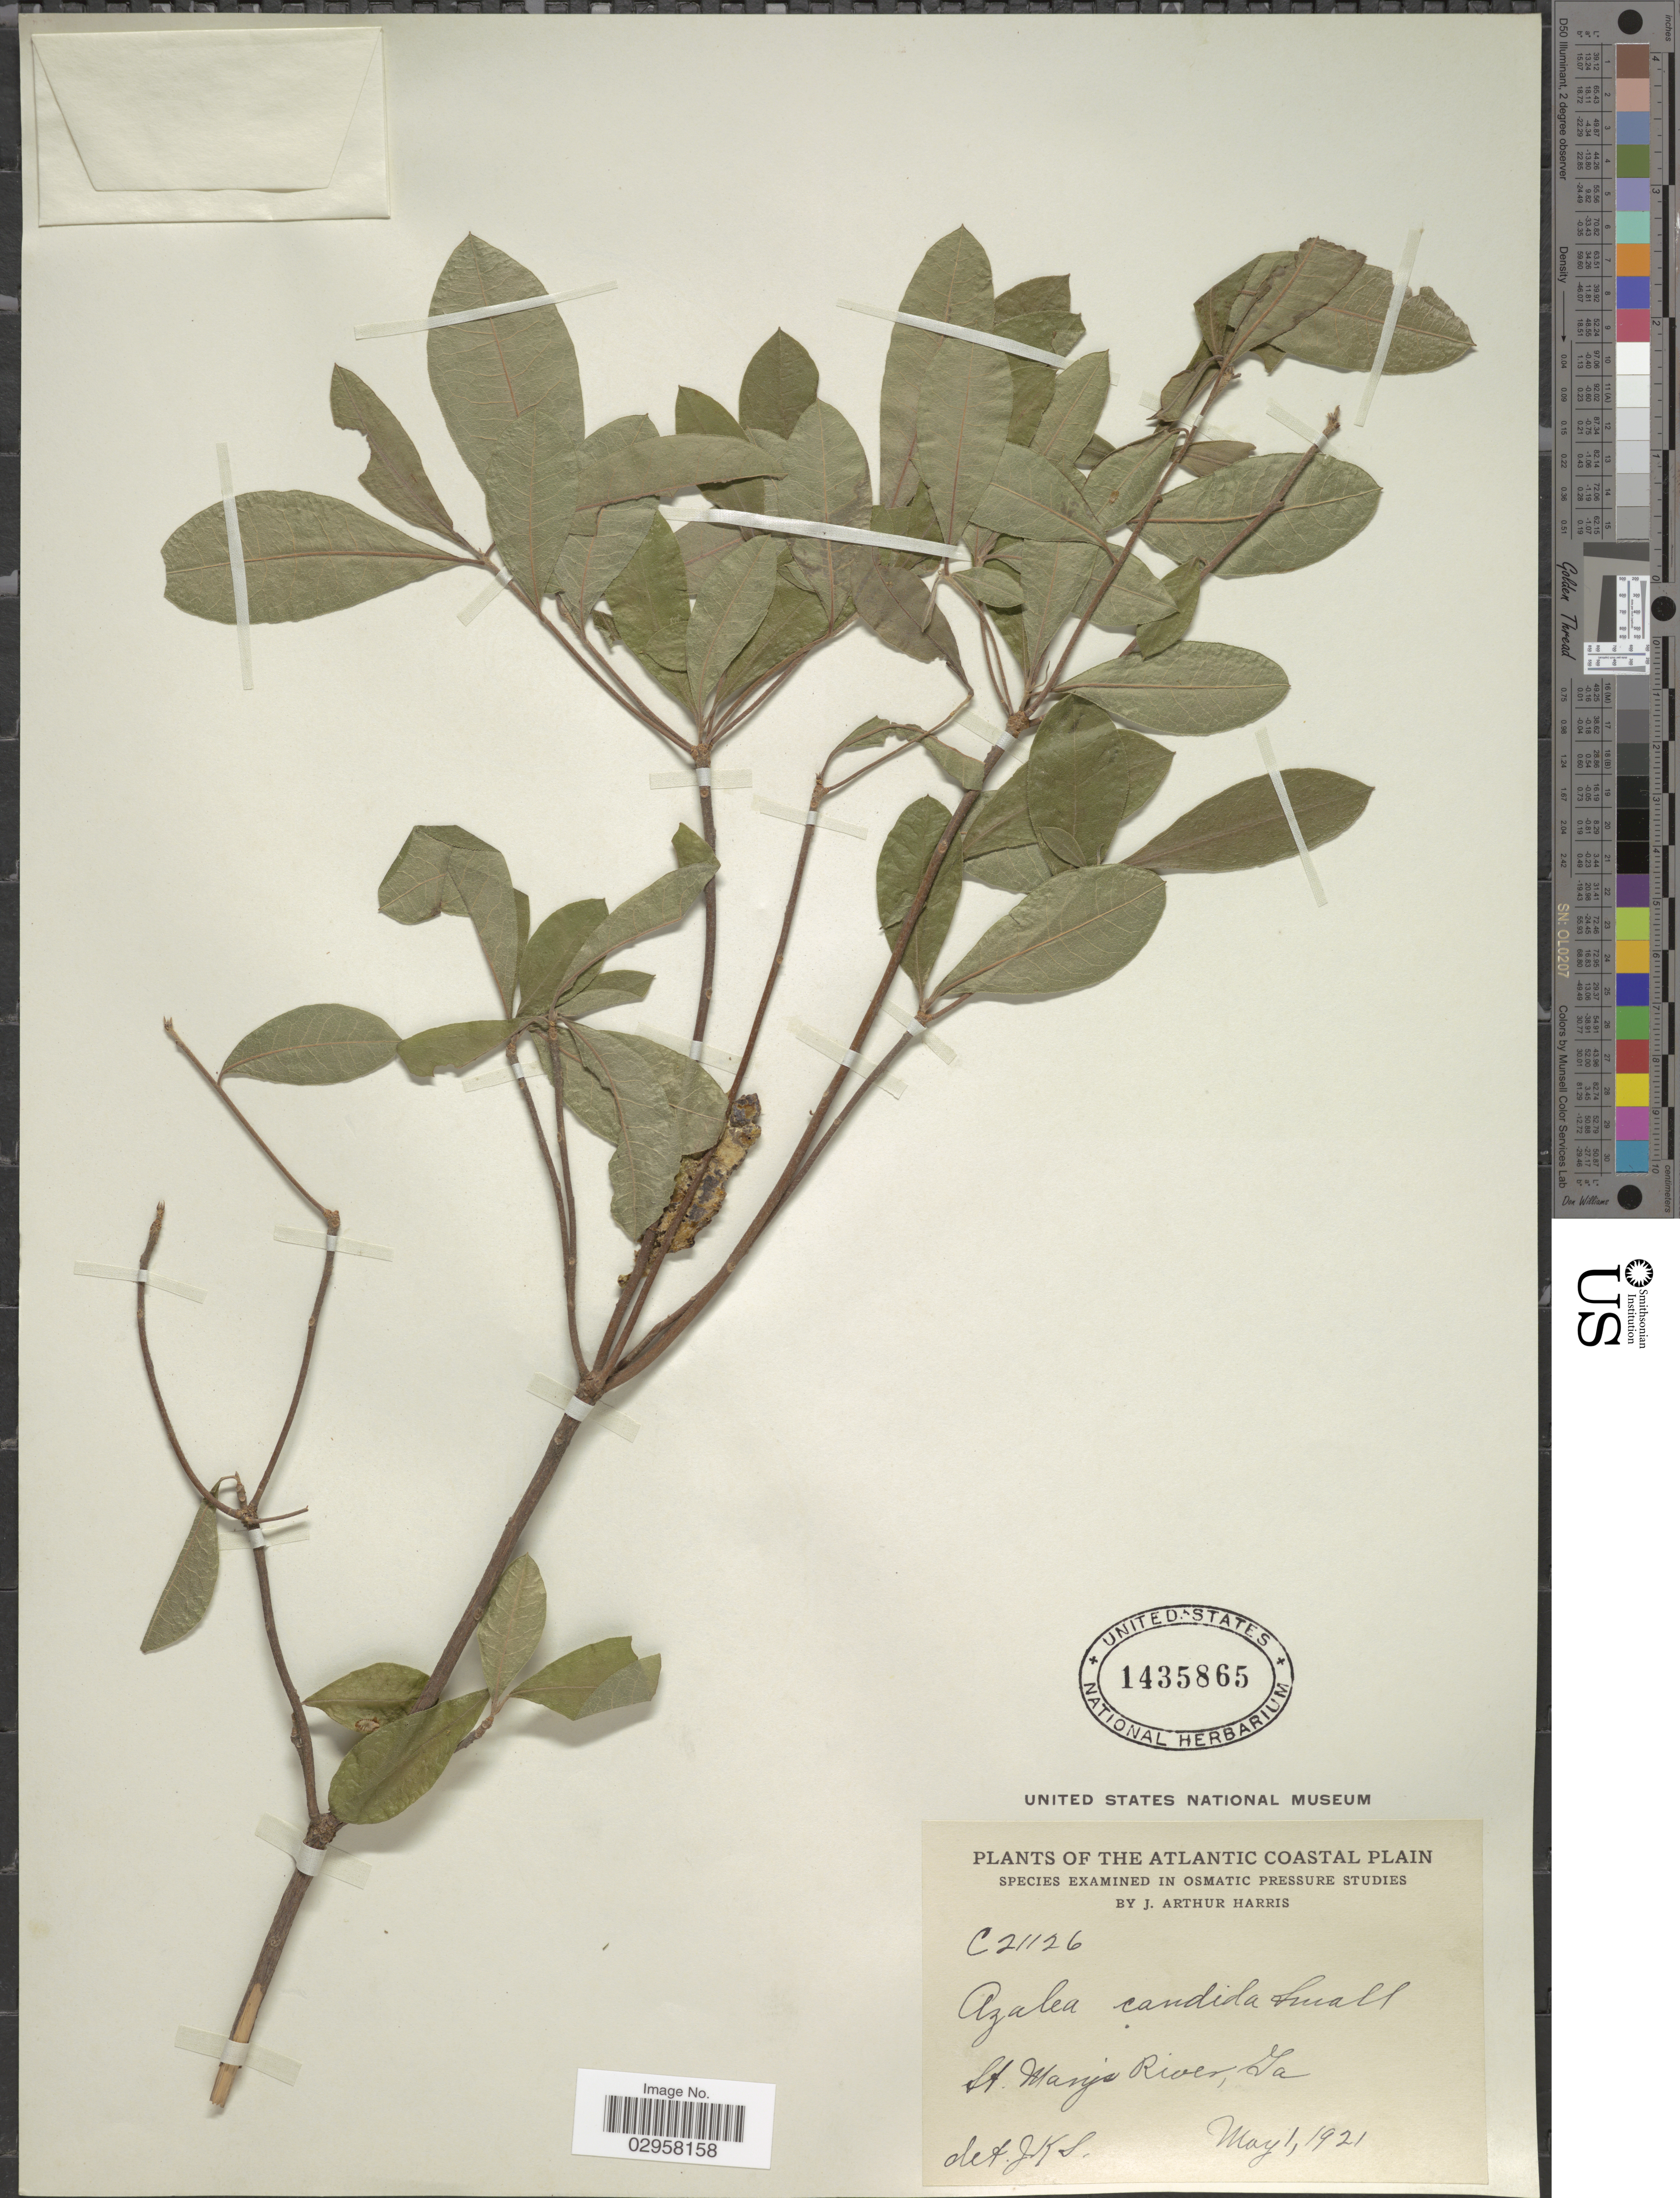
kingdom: Plantae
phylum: Tracheophyta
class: Magnoliopsida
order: Ericales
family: Ericaceae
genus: Rhododendron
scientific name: Rhododendron canescens var. candidum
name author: (Small) Rehder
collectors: J. A. Harris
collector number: C21126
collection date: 1921-05-01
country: United States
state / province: Georgia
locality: Atlantic Coastal Plain. St. Mary's River.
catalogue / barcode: US 1435865